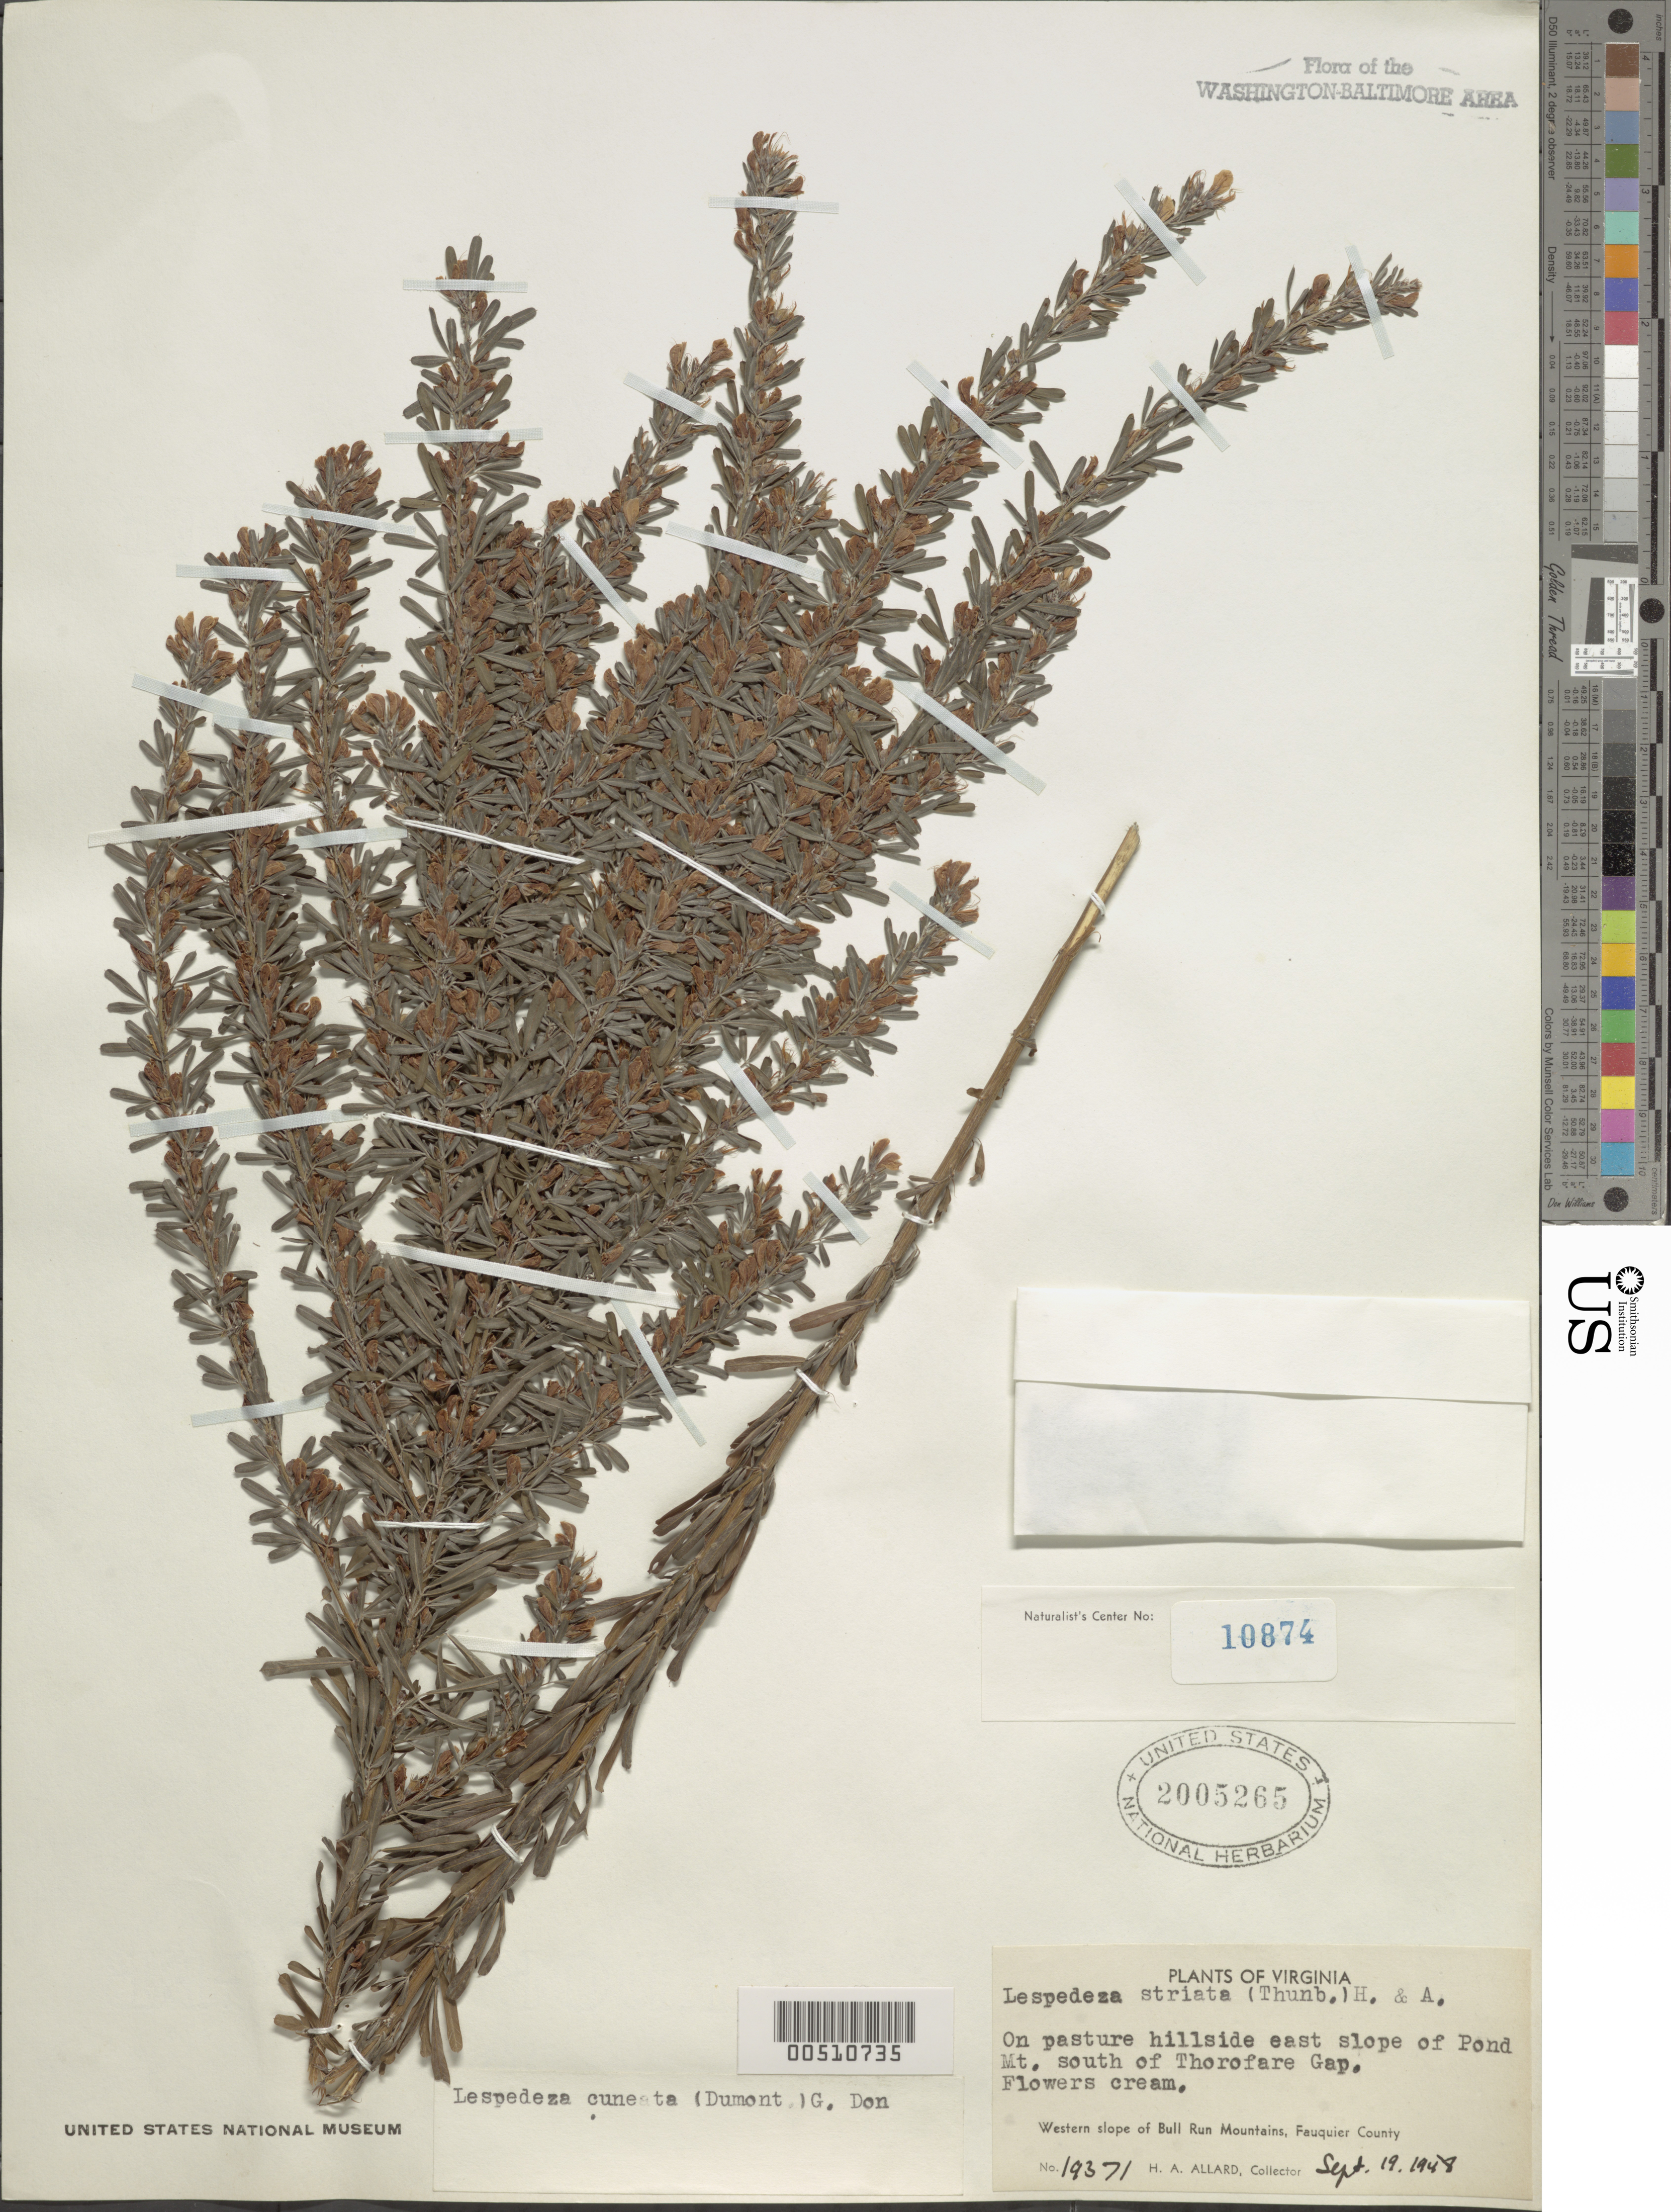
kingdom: Plantae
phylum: Tracheophyta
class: Magnoliopsida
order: Fabales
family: Fabaceae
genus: Lespedeza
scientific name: Lespedeza cuneata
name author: (Dum. Cours.) G. Don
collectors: H. A. Allard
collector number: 19371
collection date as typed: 19 Sep 1948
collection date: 1948-09-19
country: United States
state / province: Virginia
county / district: Fauquier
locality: Pond Mt., S of Thorofare Gap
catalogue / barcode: US 2005265